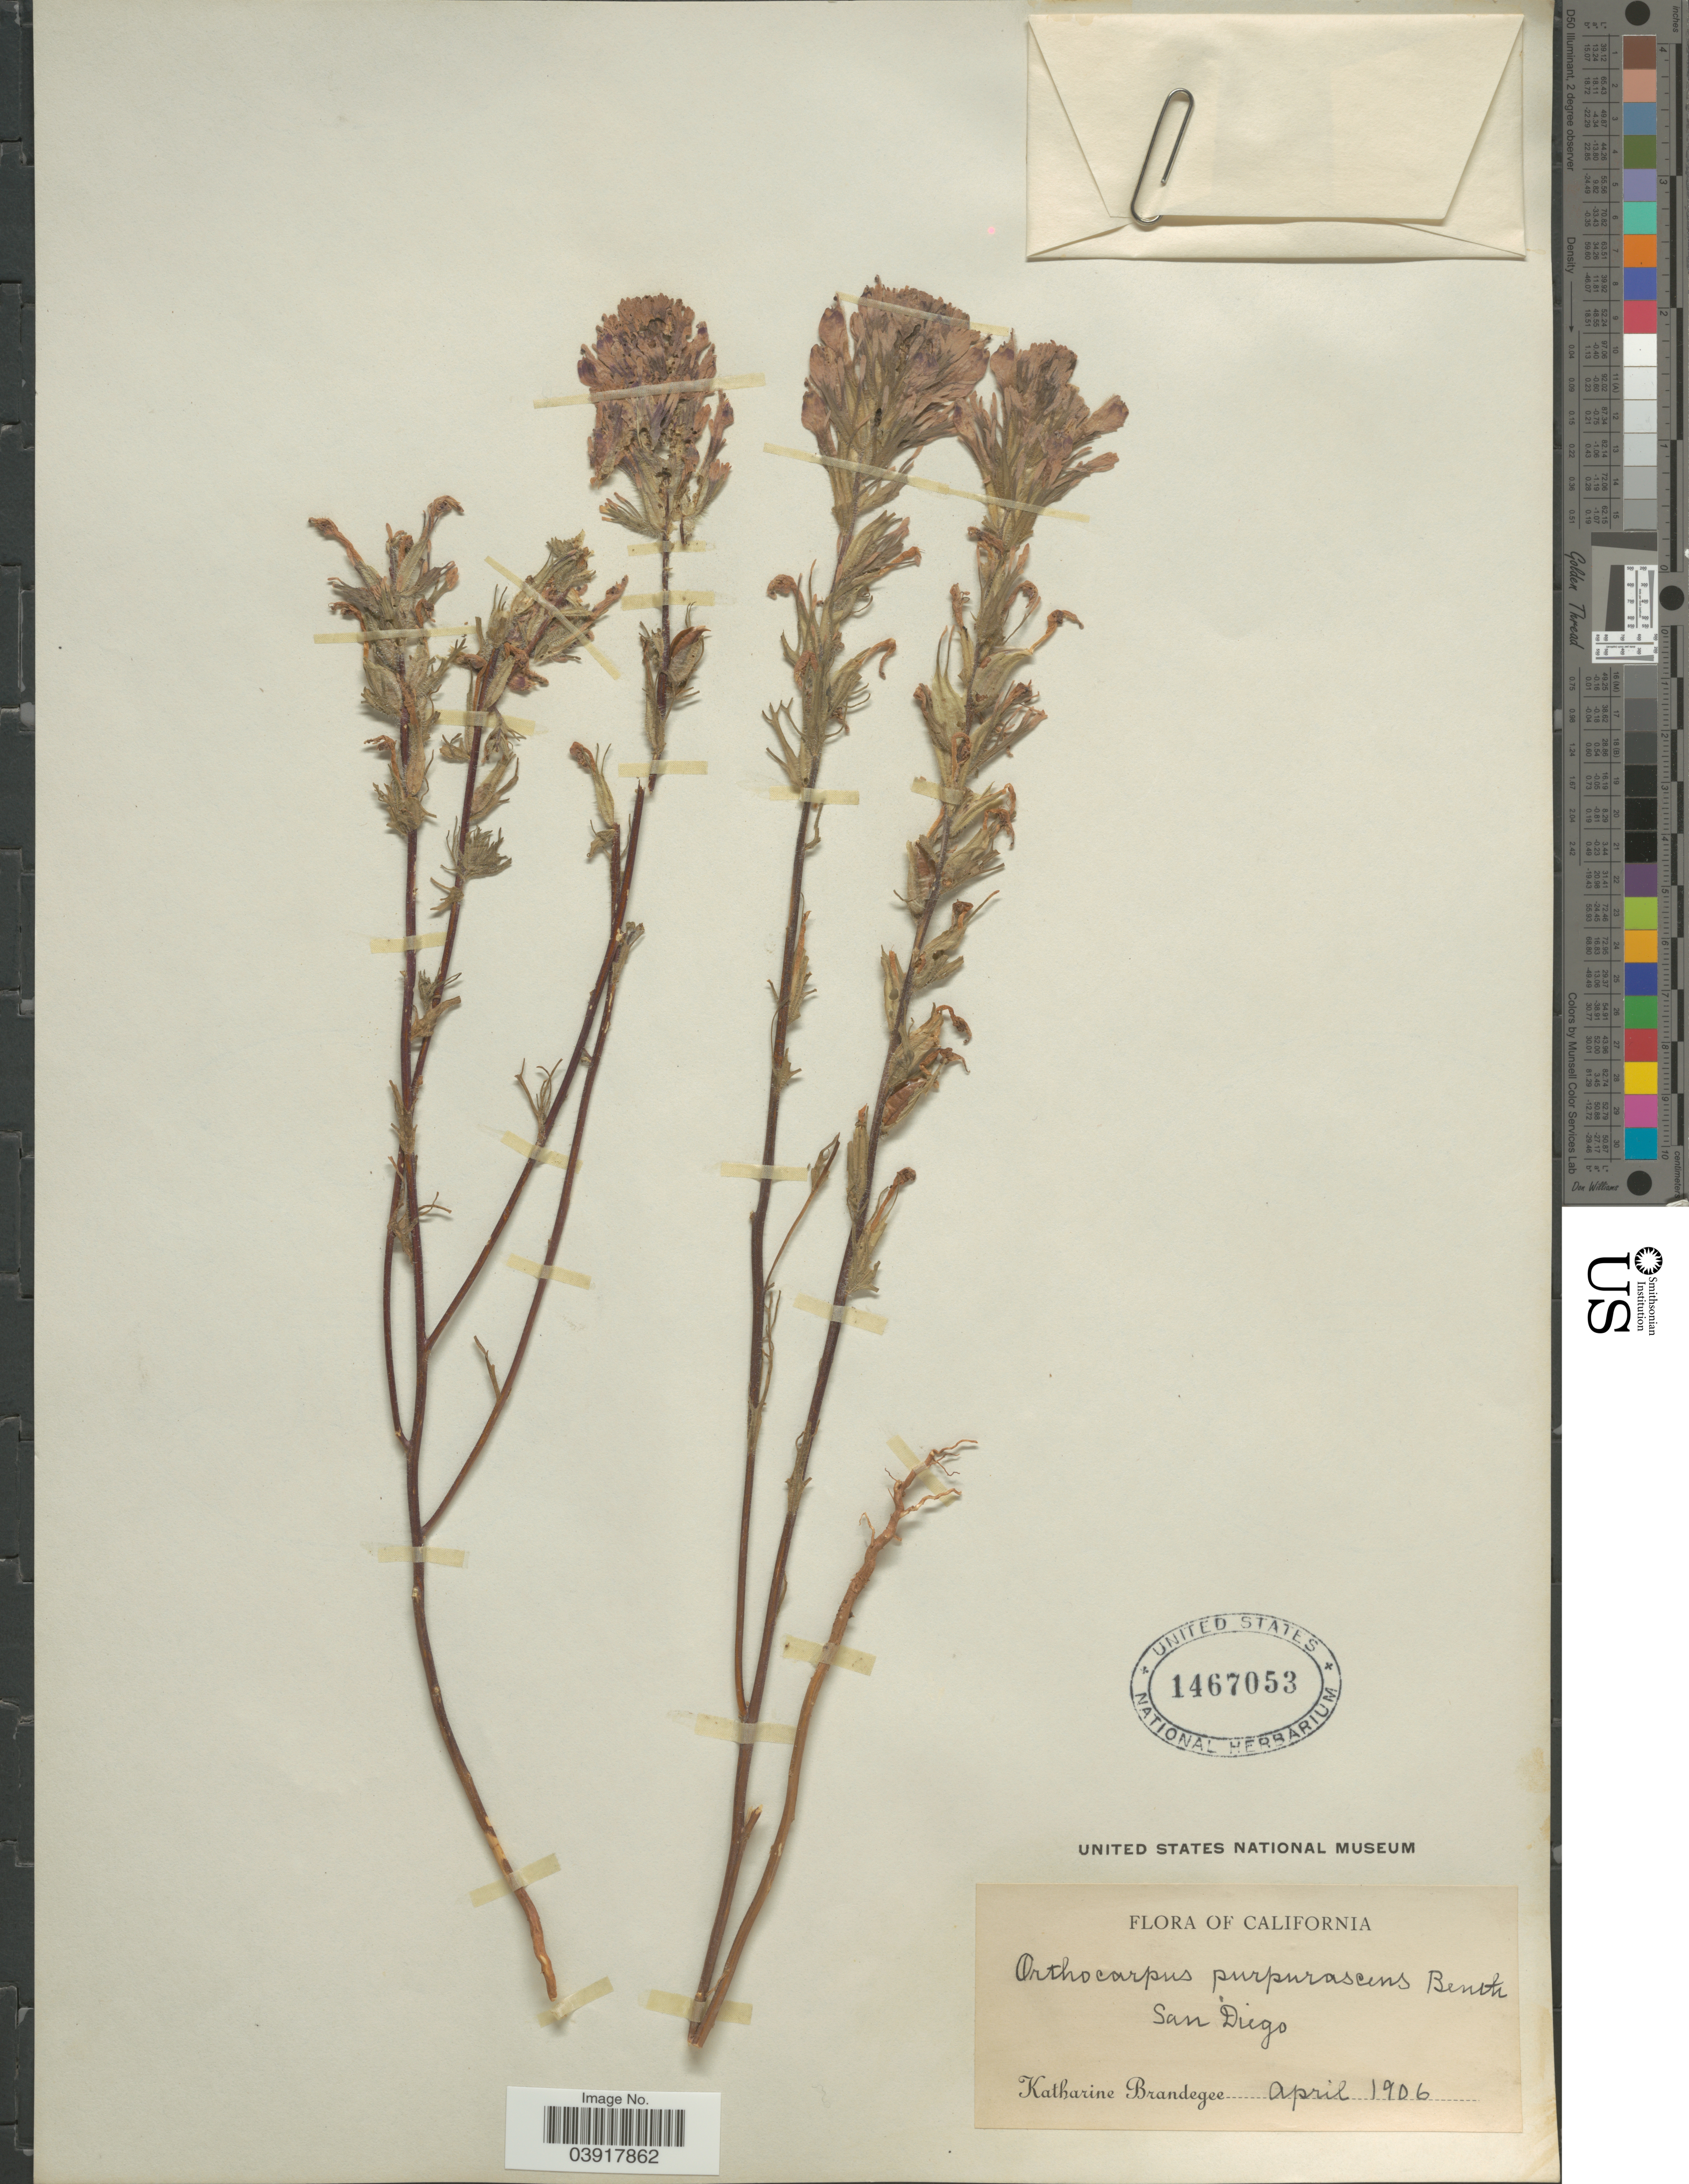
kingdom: Plantae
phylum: Tracheophyta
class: Magnoliopsida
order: Lamiales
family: Orobanchaceae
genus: Orthocarpus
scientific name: Orthocarpus purpurascens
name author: Benth.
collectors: M. K. Brandegee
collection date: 1906-04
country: United States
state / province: California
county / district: San Diego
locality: San Diego.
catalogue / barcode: US 1467053